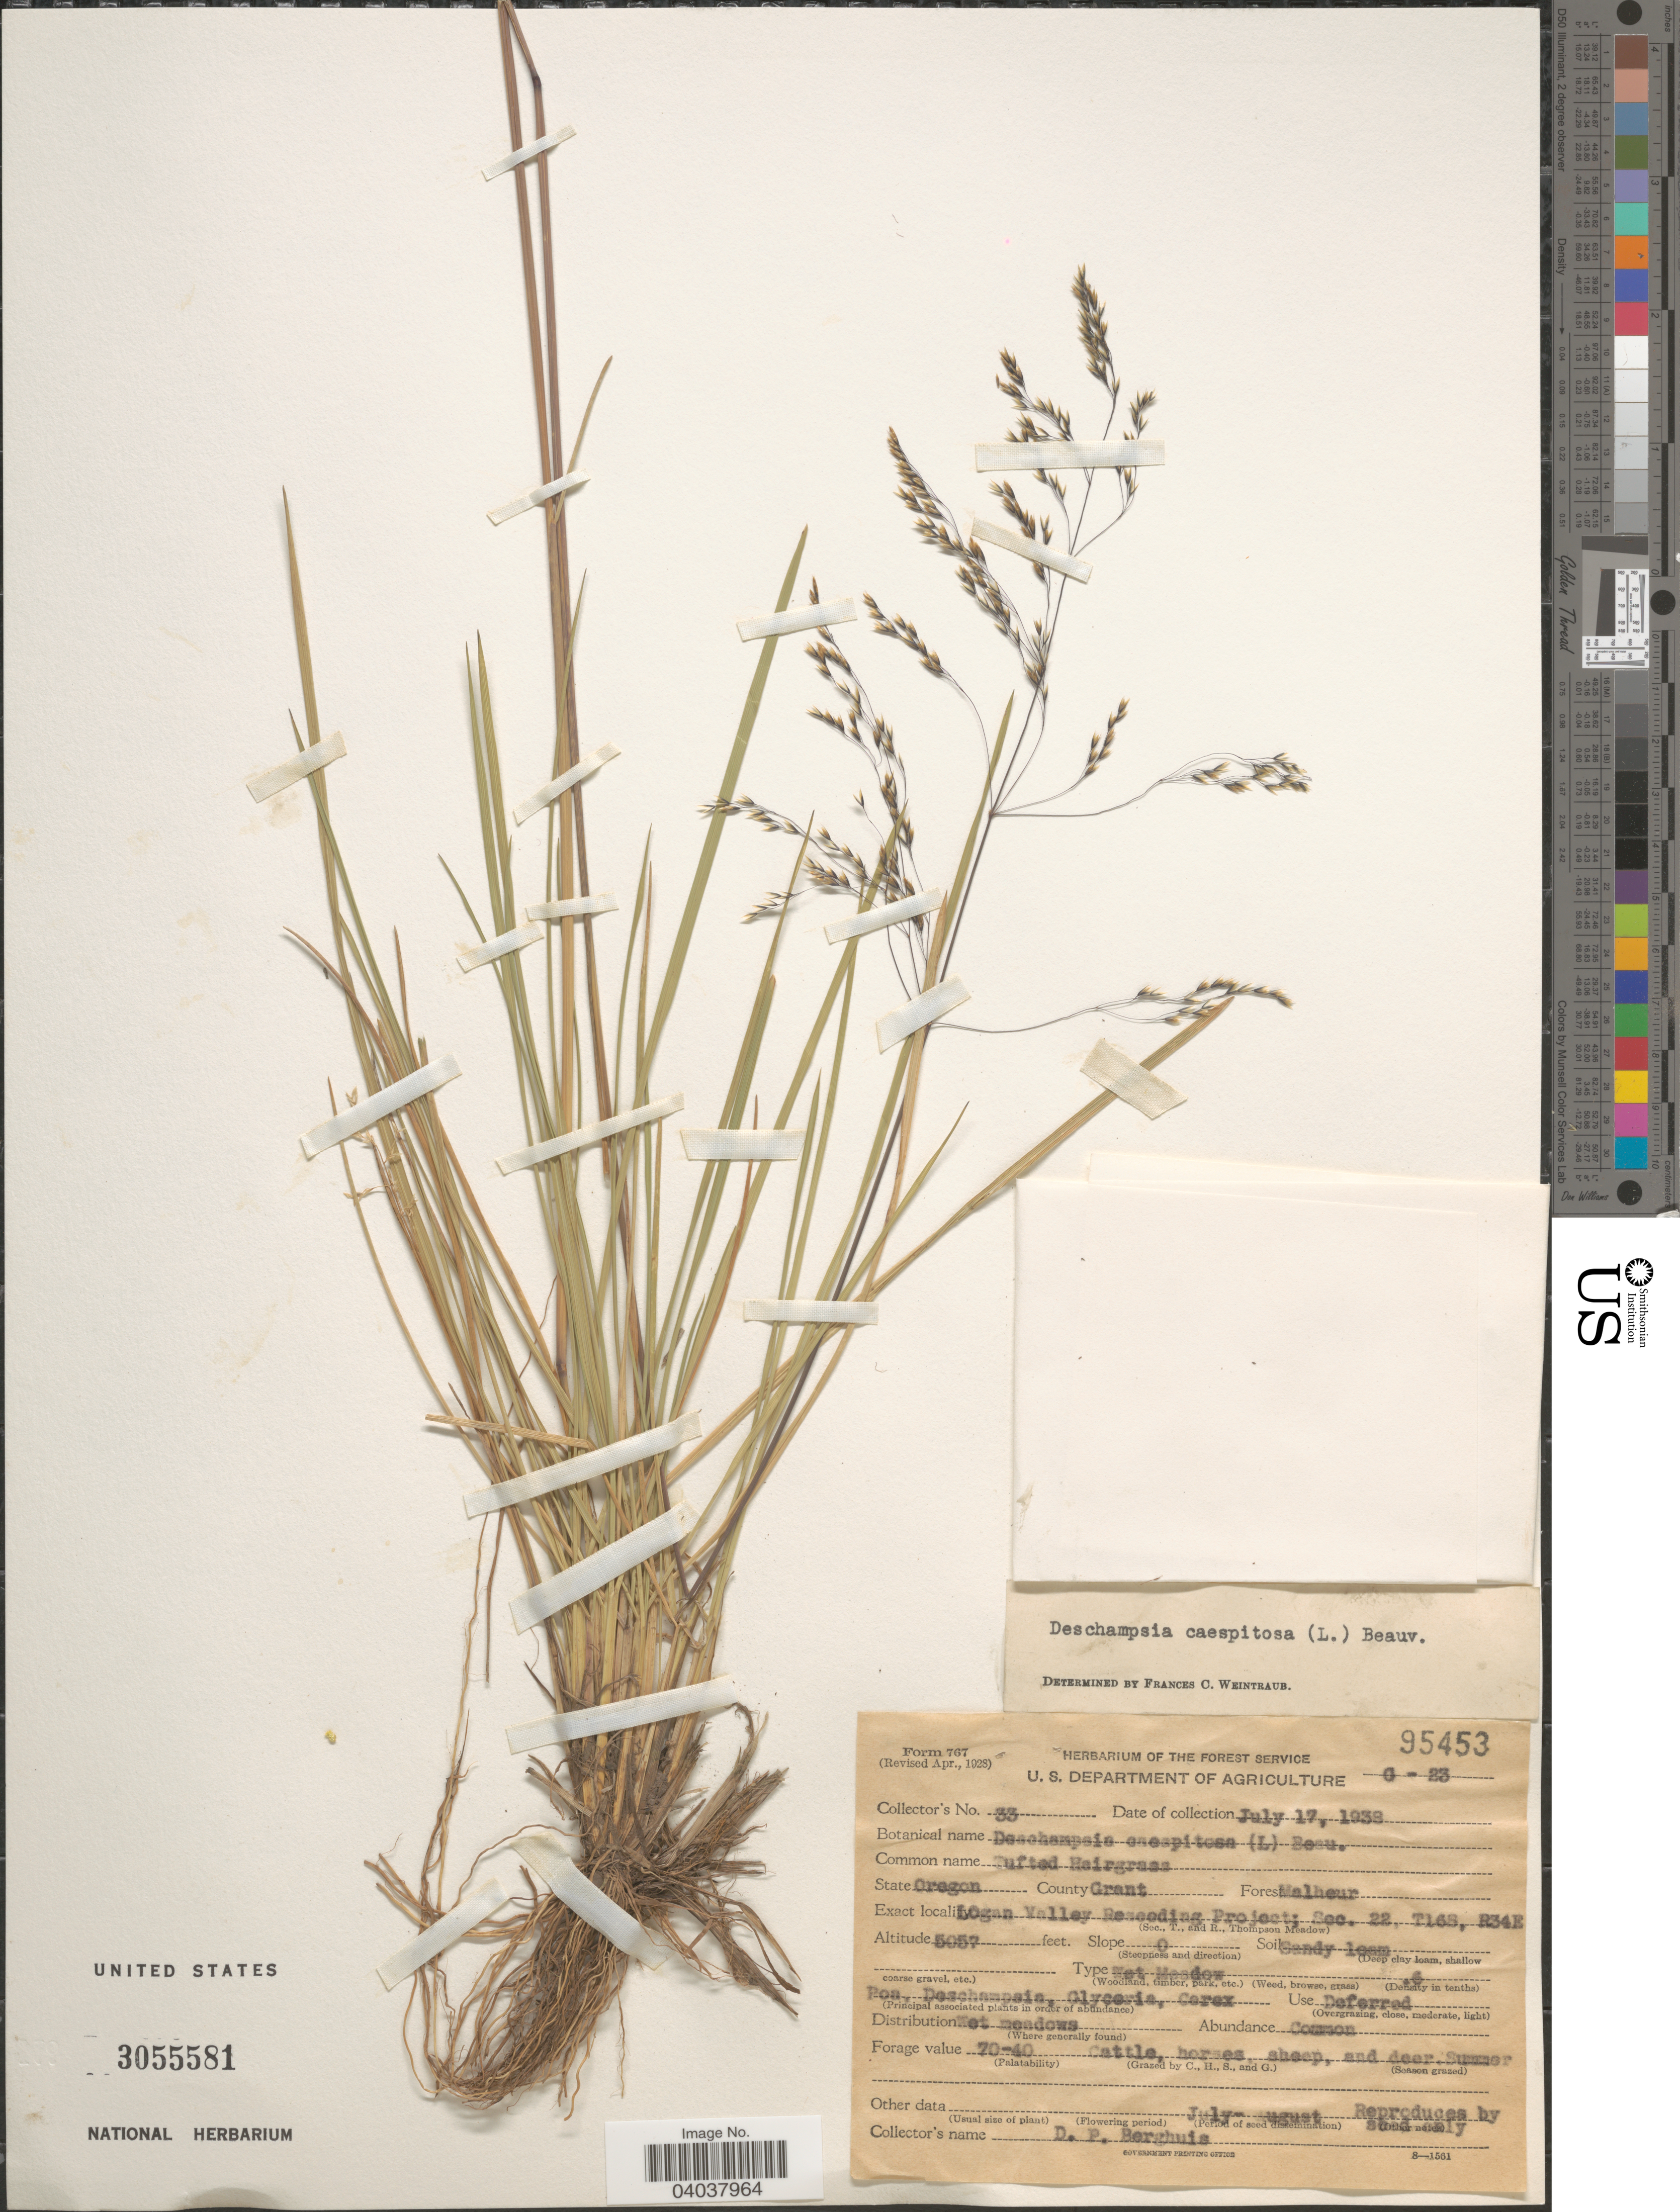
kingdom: Plantae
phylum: Tracheophyta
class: Liliopsida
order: Poales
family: Poaceae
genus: Deschampsia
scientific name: Deschampsia cespitosa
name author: (L.) P. Beauv.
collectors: D. Berghuis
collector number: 33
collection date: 1938-07-17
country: United States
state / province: Oregon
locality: County Grant. Forest Malheur. Logan Valley Reseeding Project; Sec. 22, T16S, R34E. Slope 0.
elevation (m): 1541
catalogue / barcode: US 3055581